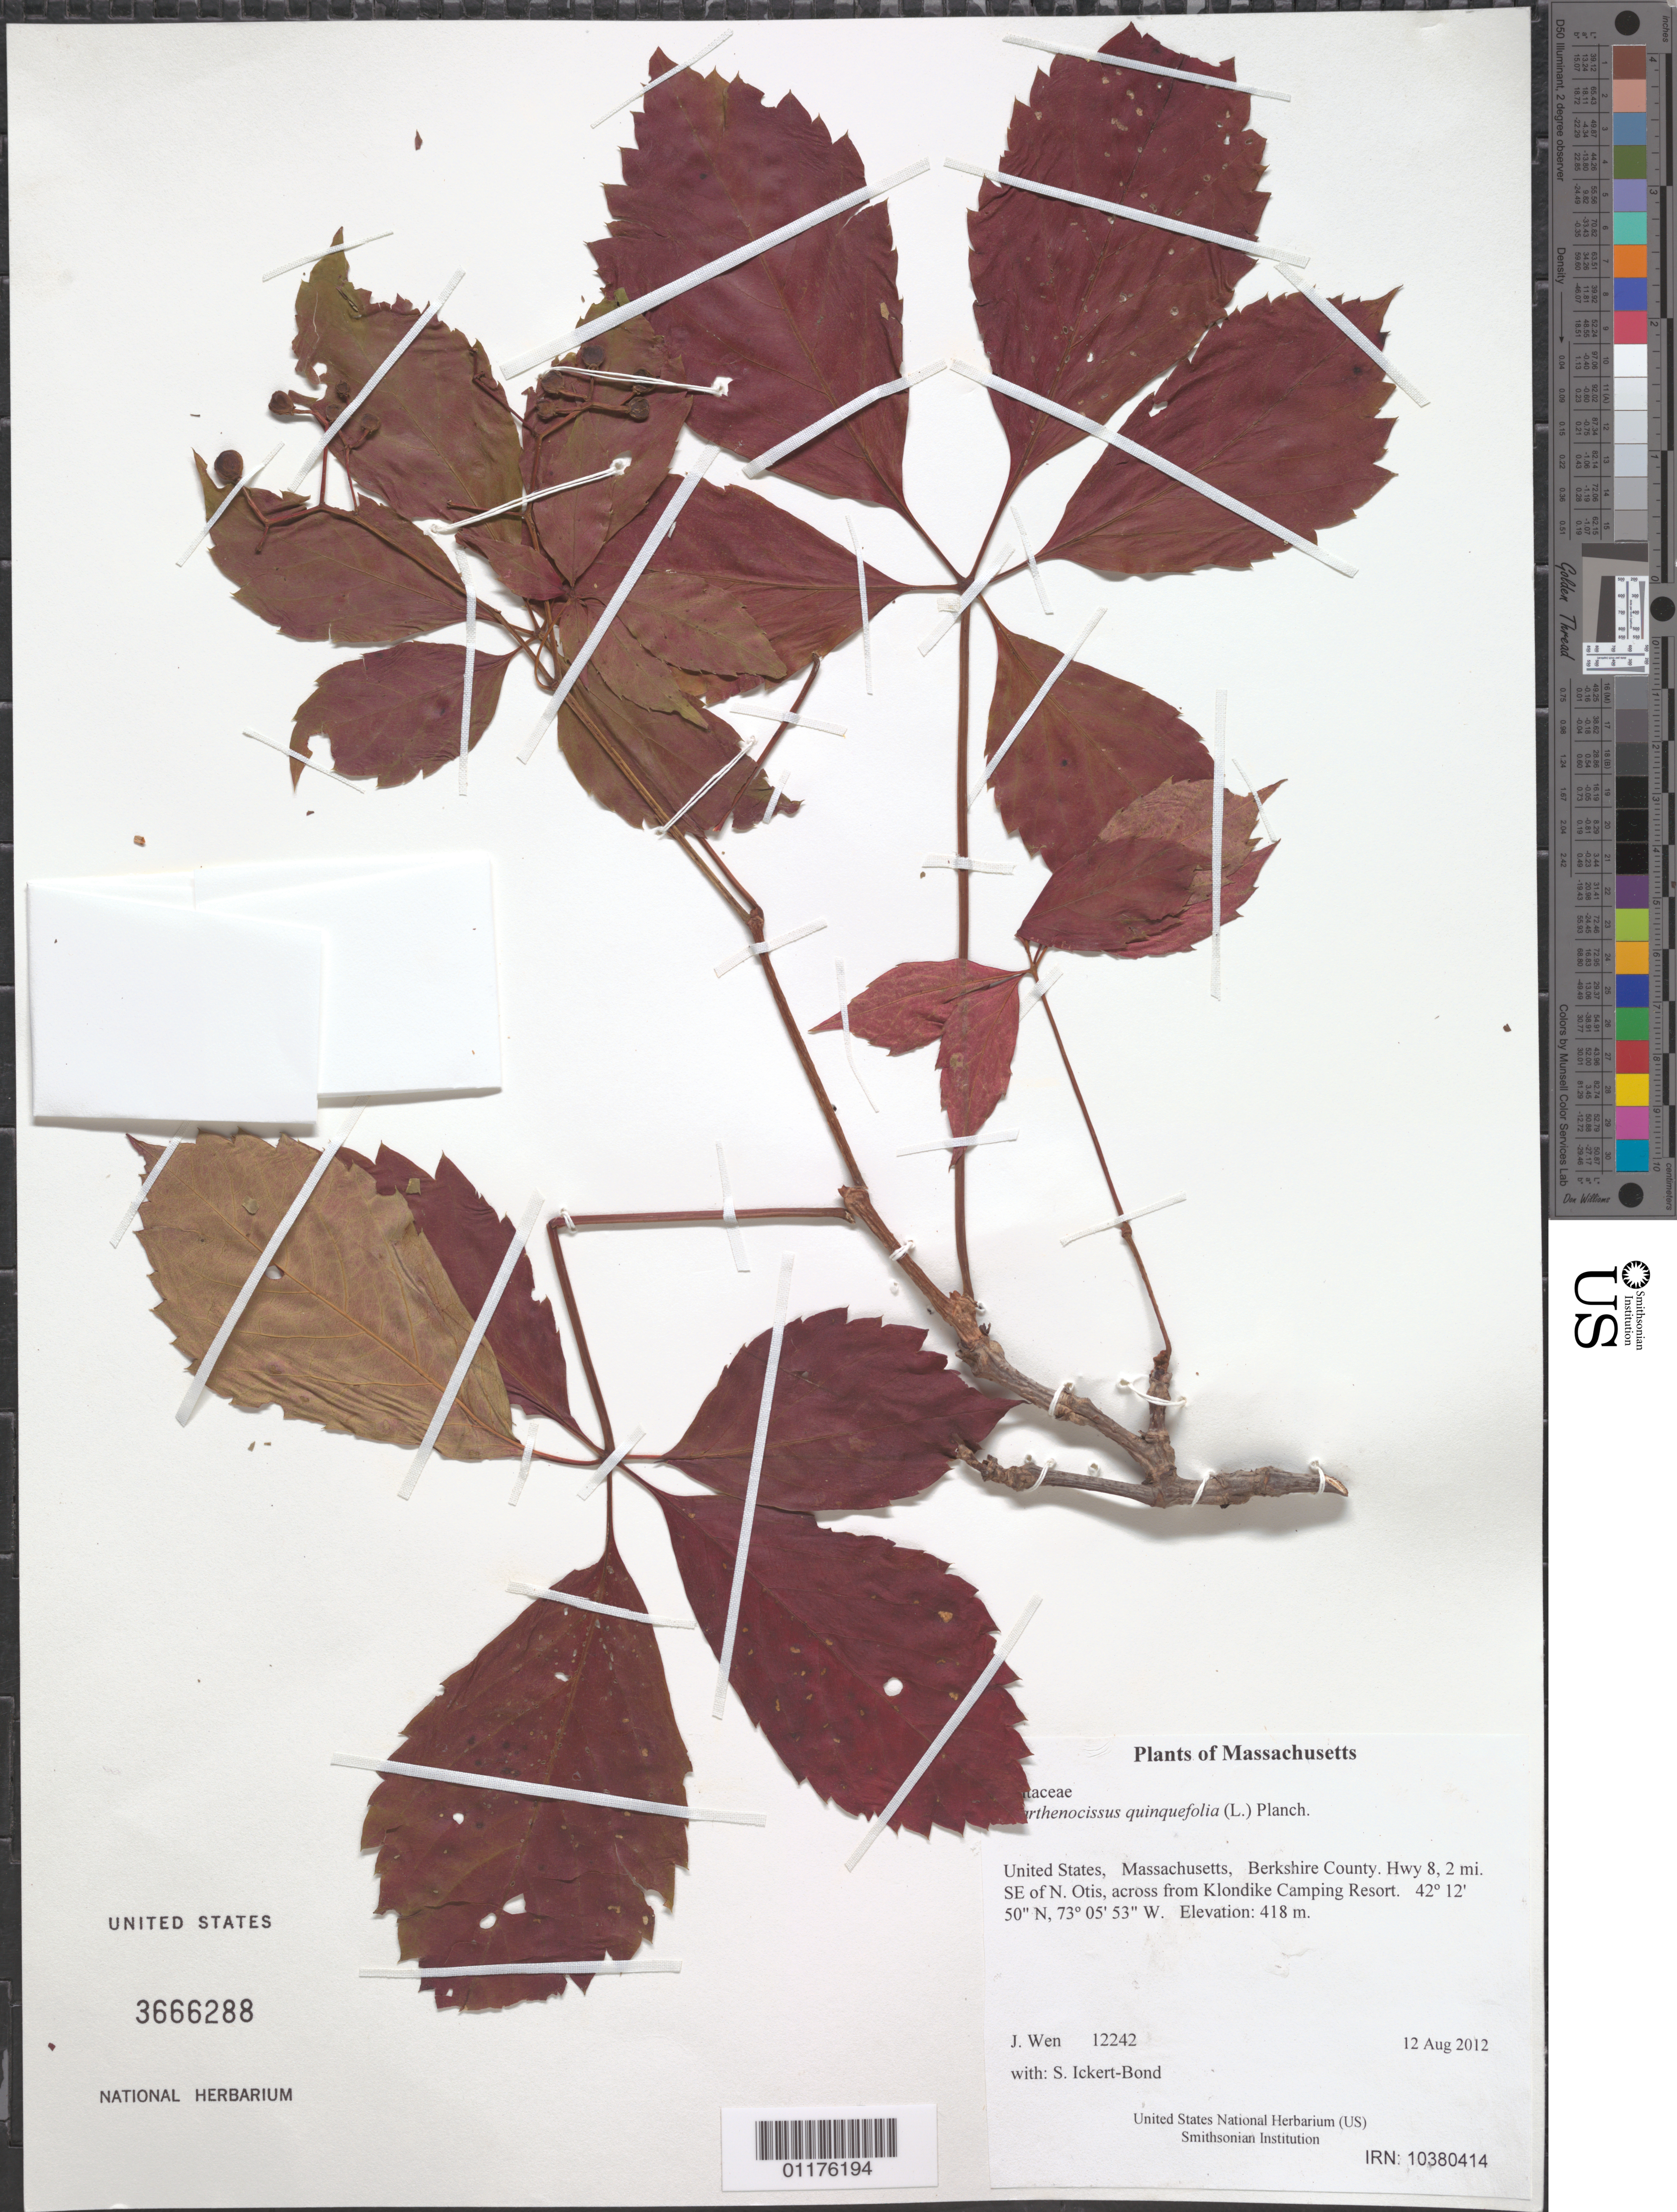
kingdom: Plantae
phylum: Tracheophyta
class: Magnoliopsida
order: Vitales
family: Vitaceae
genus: Parthenocissus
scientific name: Parthenocissus quinquefolia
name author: (L.) Planch.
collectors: J. Wen & S. Ickert-Bond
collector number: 12242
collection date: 2012-08-12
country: United States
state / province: Massachusetts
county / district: Berkshire County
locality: Hwy 8, 2 mi. SE of N. Otis, across from Klondike Camping Resort.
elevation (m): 418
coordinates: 42 12.842 N, 73 5.876 W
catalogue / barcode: US 3666288